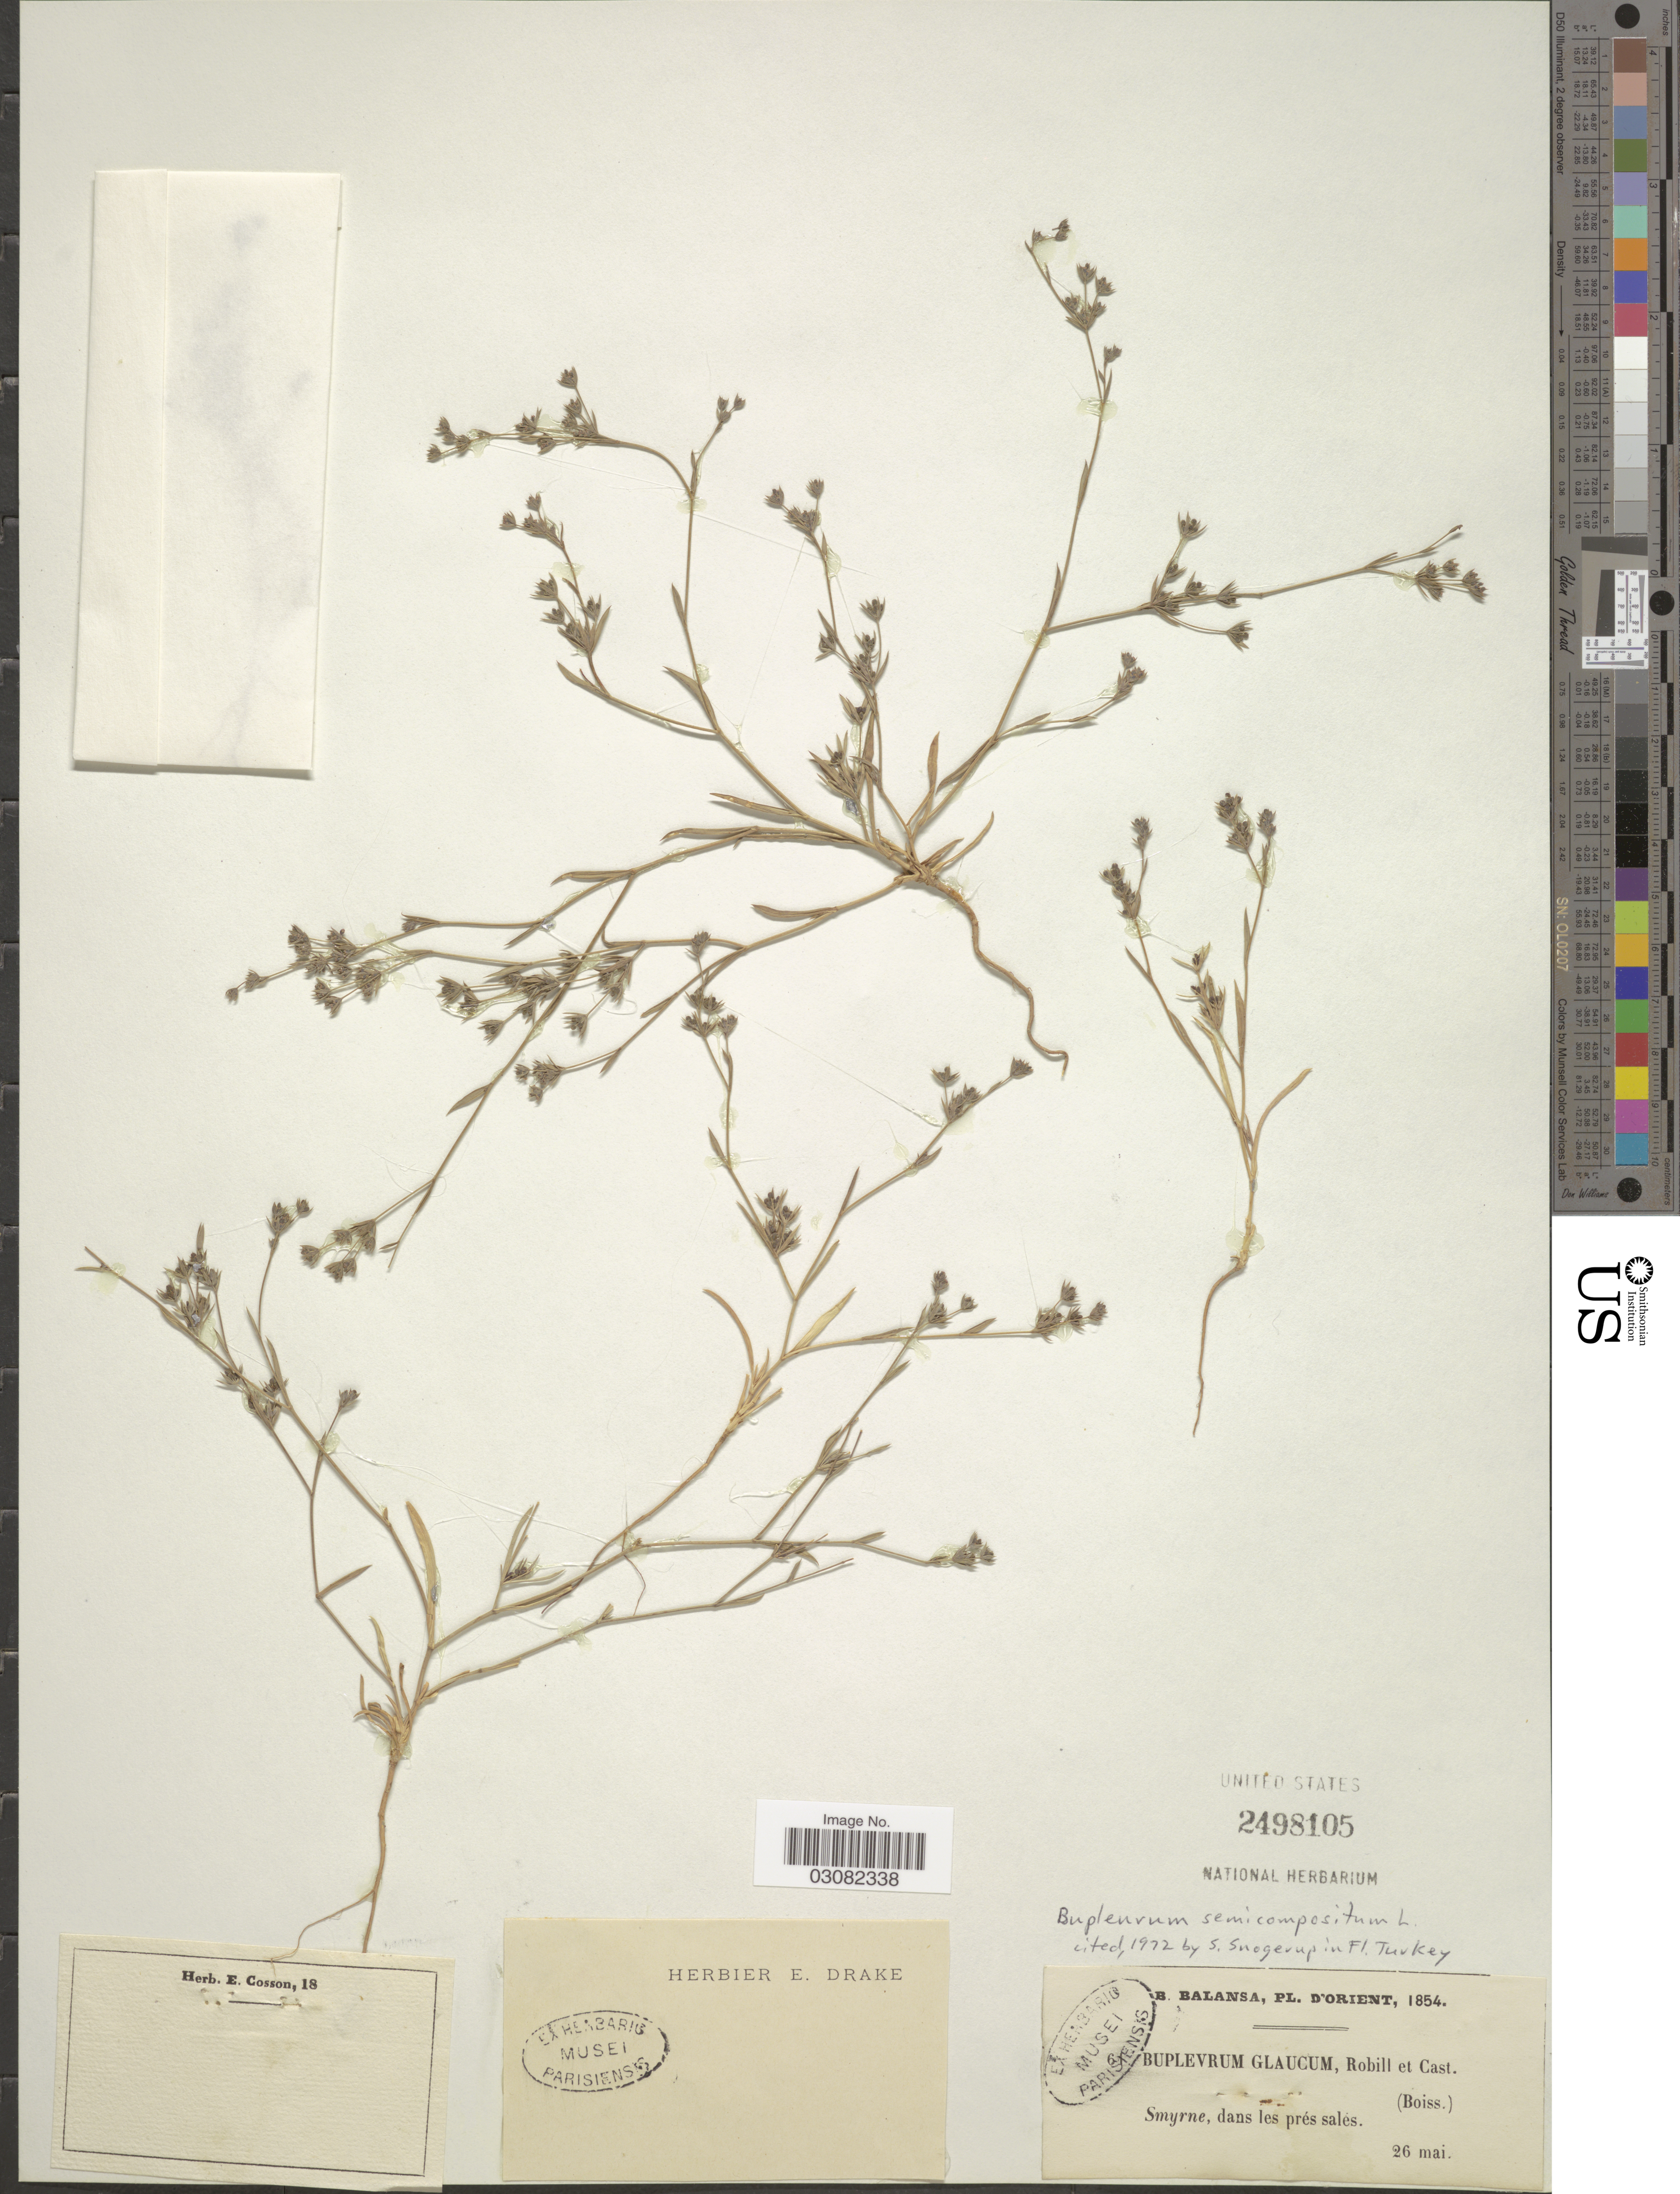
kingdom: Plantae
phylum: Tracheophyta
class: Magnoliopsida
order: Apiales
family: Apiaceae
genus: Bupleurum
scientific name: Bupleurum semicompositum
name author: L.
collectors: B. Balansa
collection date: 1854-05-26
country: Turkey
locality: Orient. Smyrne, dans les prés salés.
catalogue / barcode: US 2498105